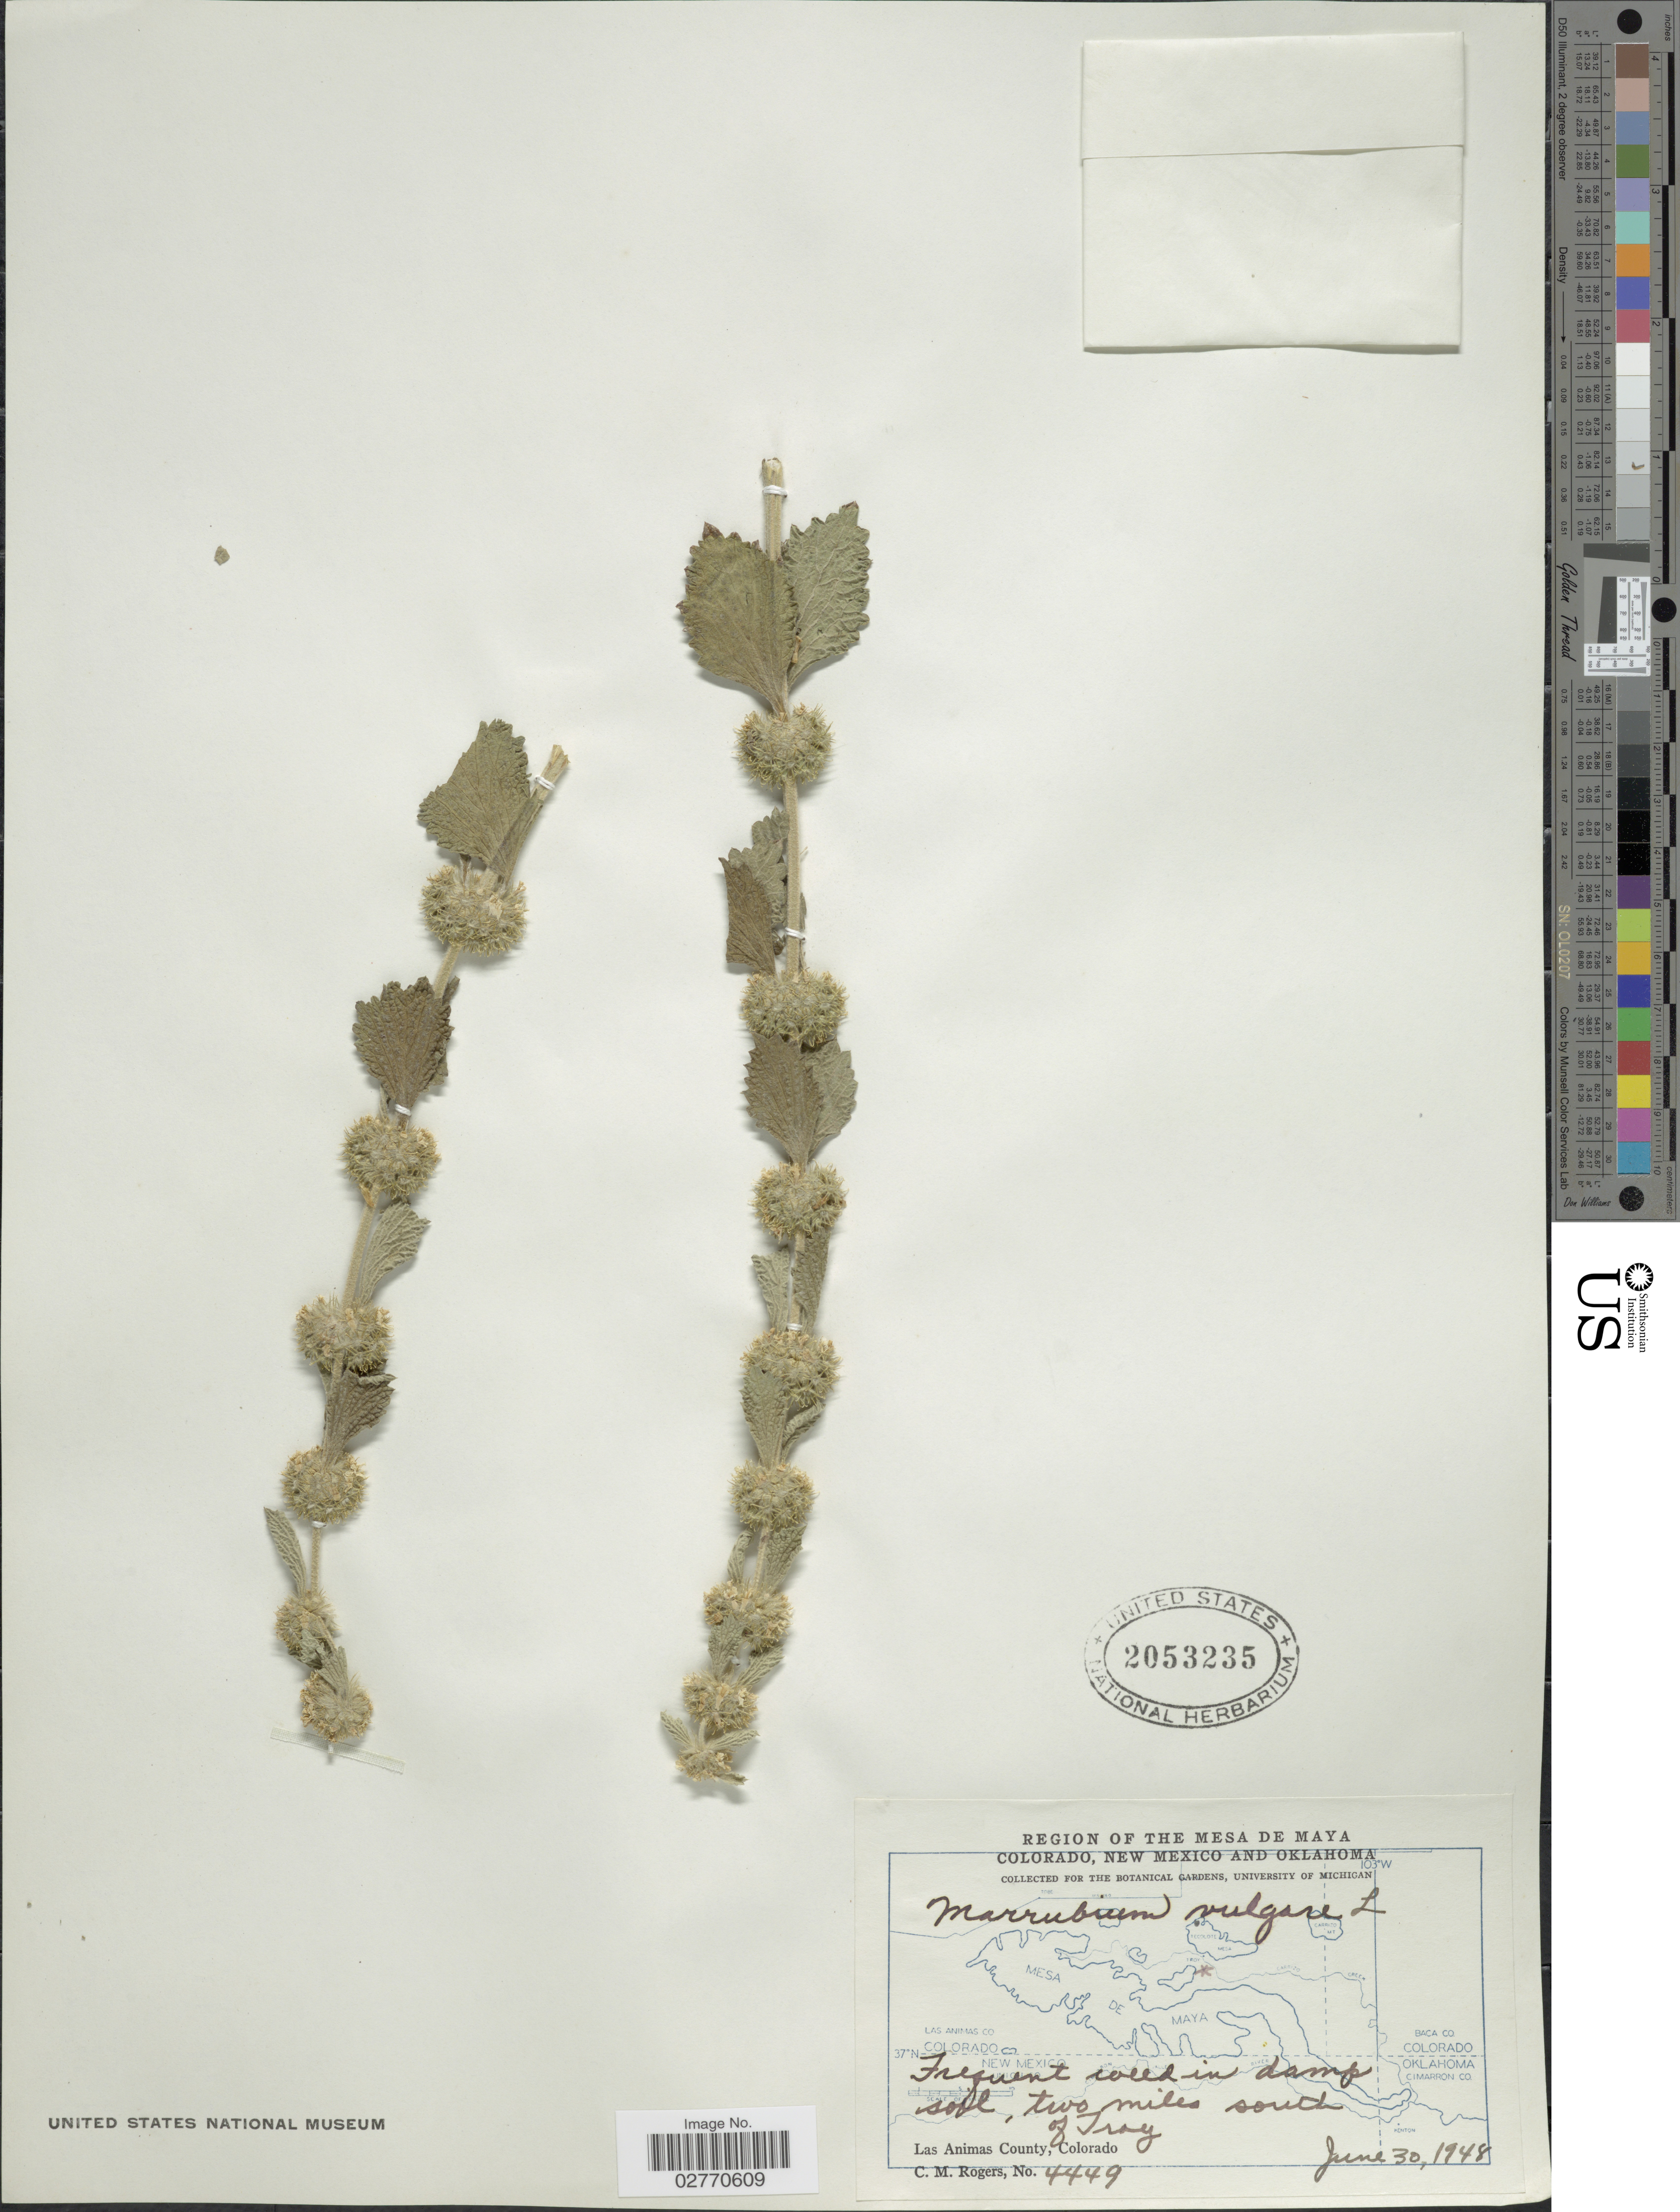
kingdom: Plantae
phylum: Tracheophyta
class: Magnoliopsida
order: Lamiales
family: Lamiaceae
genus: Marrubium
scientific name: Marrubium vulgare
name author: L.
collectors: C. M. Rogers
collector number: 4449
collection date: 1948-06-30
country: United States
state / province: Colorado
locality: Region of the Mesa de Maya, two miles south of Troy, Las Animas County.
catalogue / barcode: US 2053235